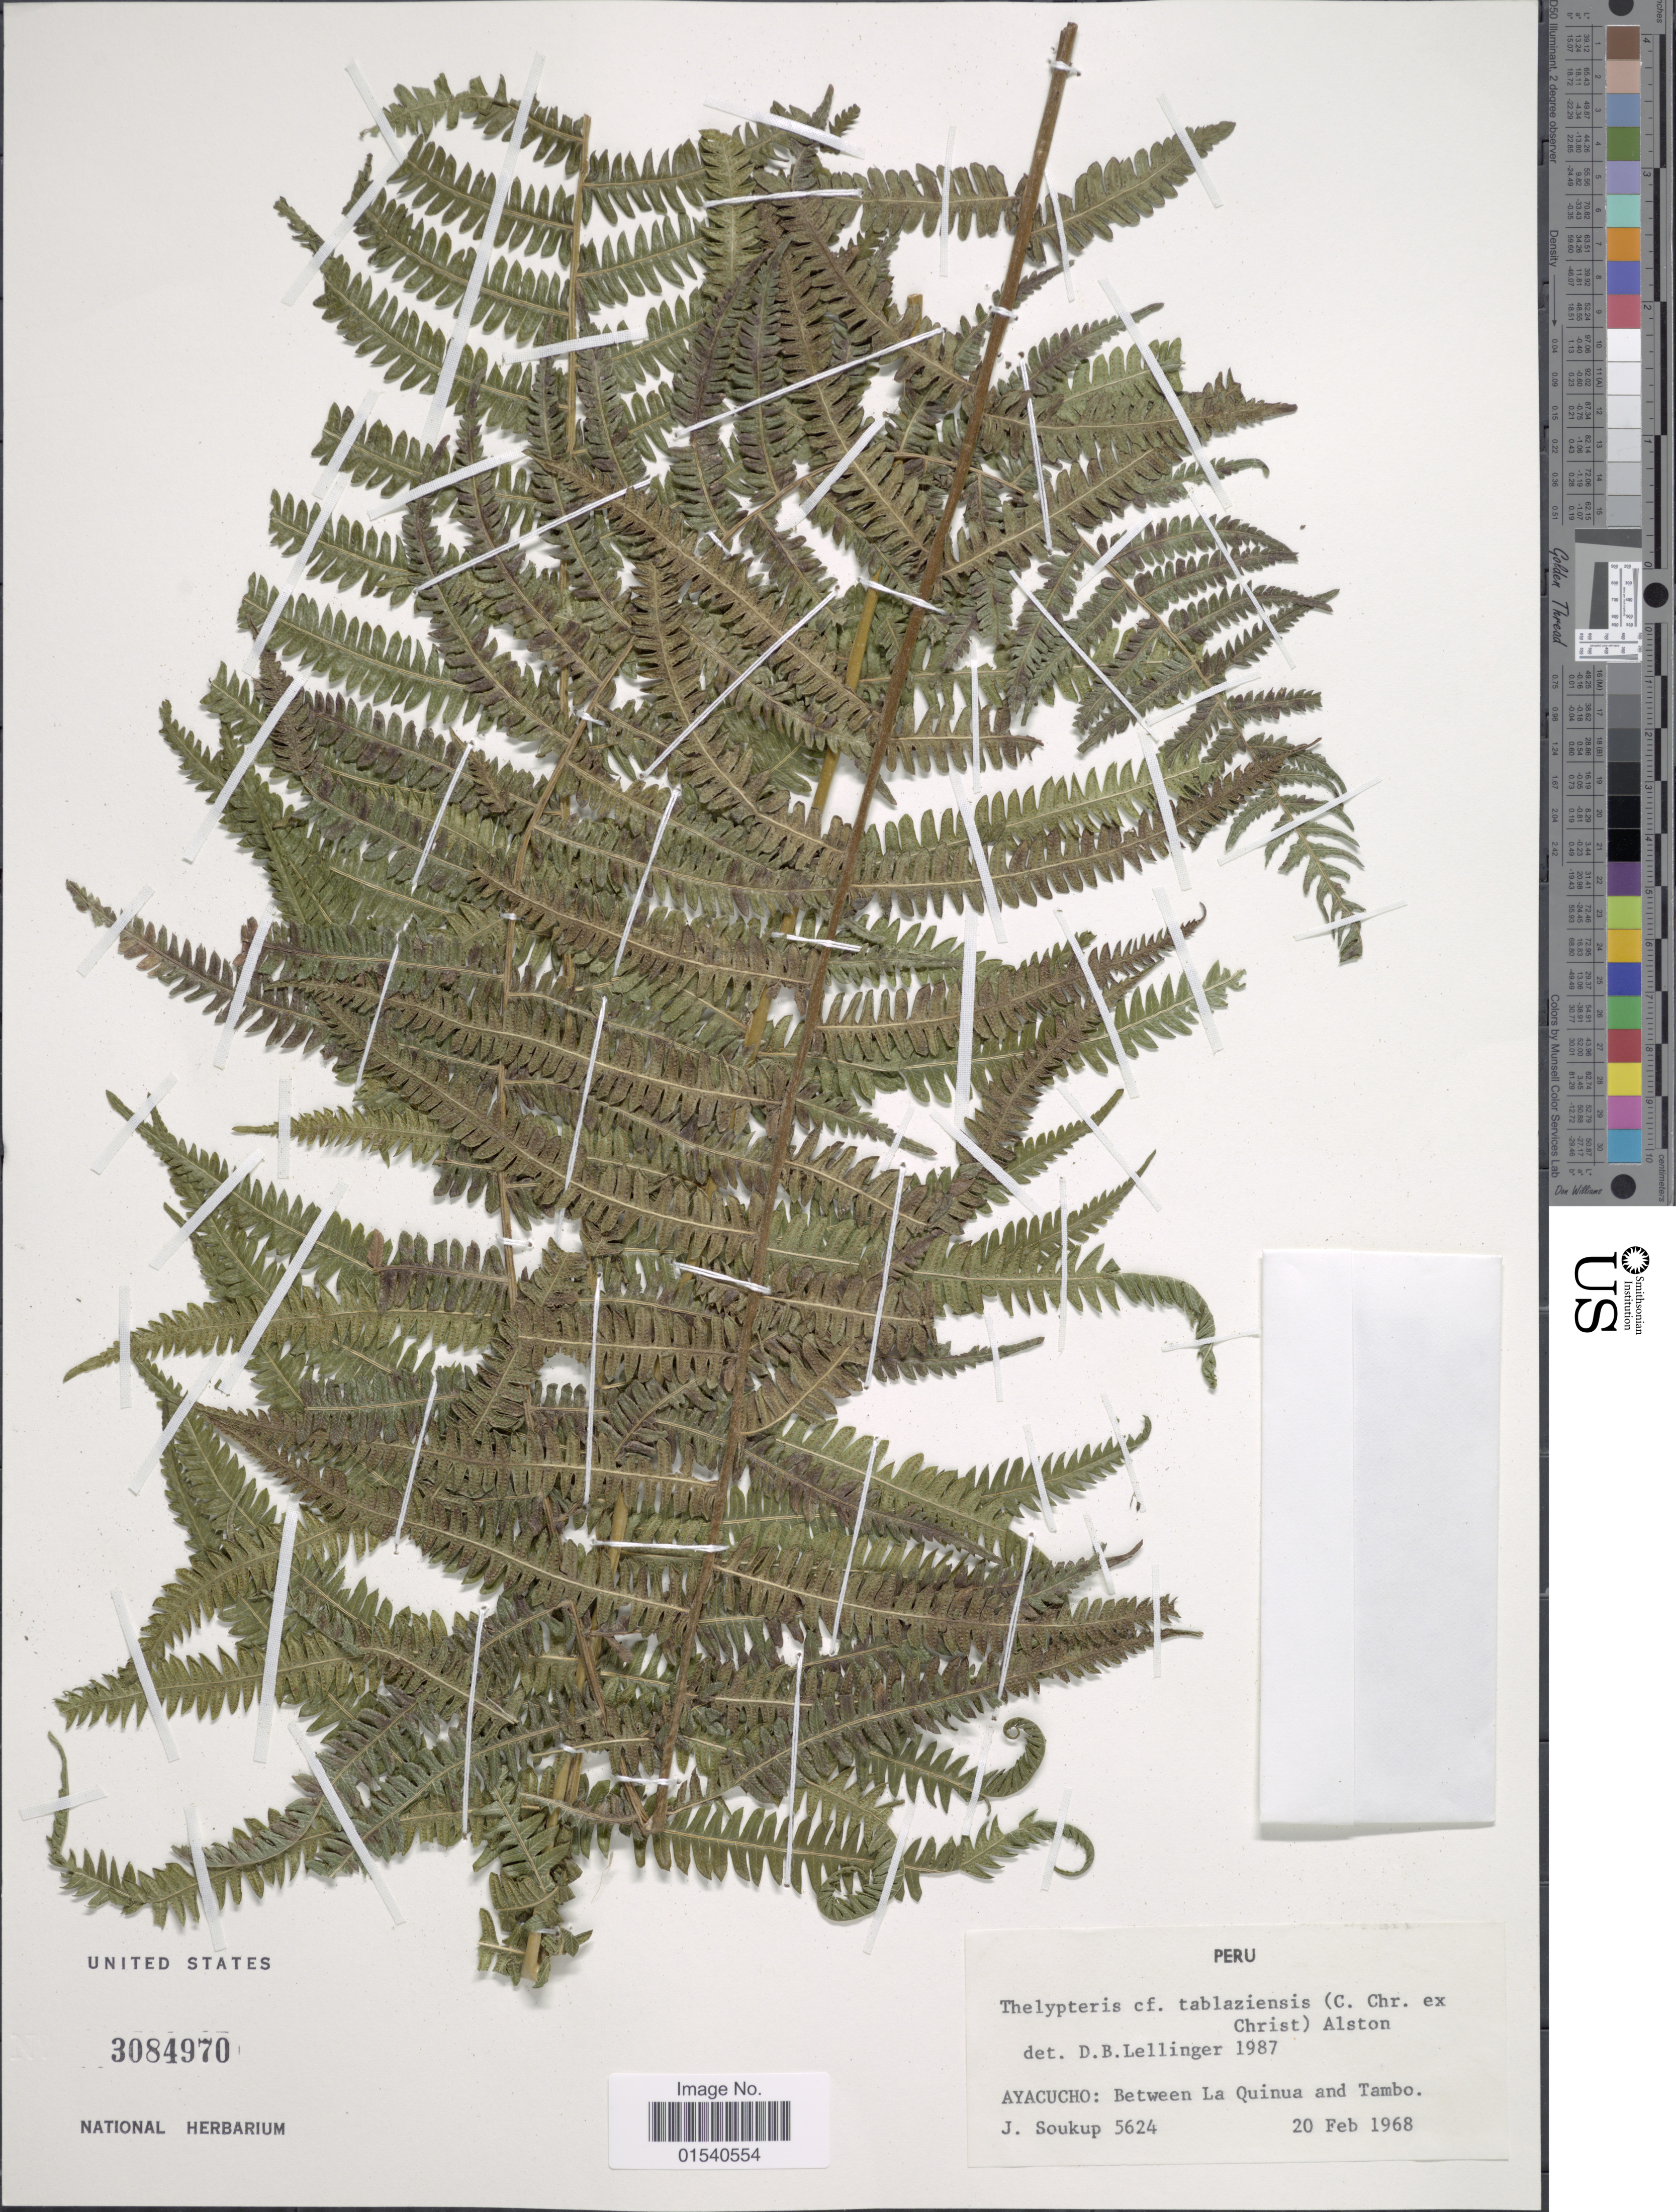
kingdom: Plantae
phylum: Tracheophyta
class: Polypodiopsida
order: Polypodiales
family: Thelypteridaceae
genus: Amauropelta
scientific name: Amauropelta pilosula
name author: (Klotzsch & H. Karst.) Á. Löve & D. Löve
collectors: J. Soukup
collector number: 5624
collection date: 1968-02-20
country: Peru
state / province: Ayacucho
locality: Between La Quinua and Tambo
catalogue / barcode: US 3084970